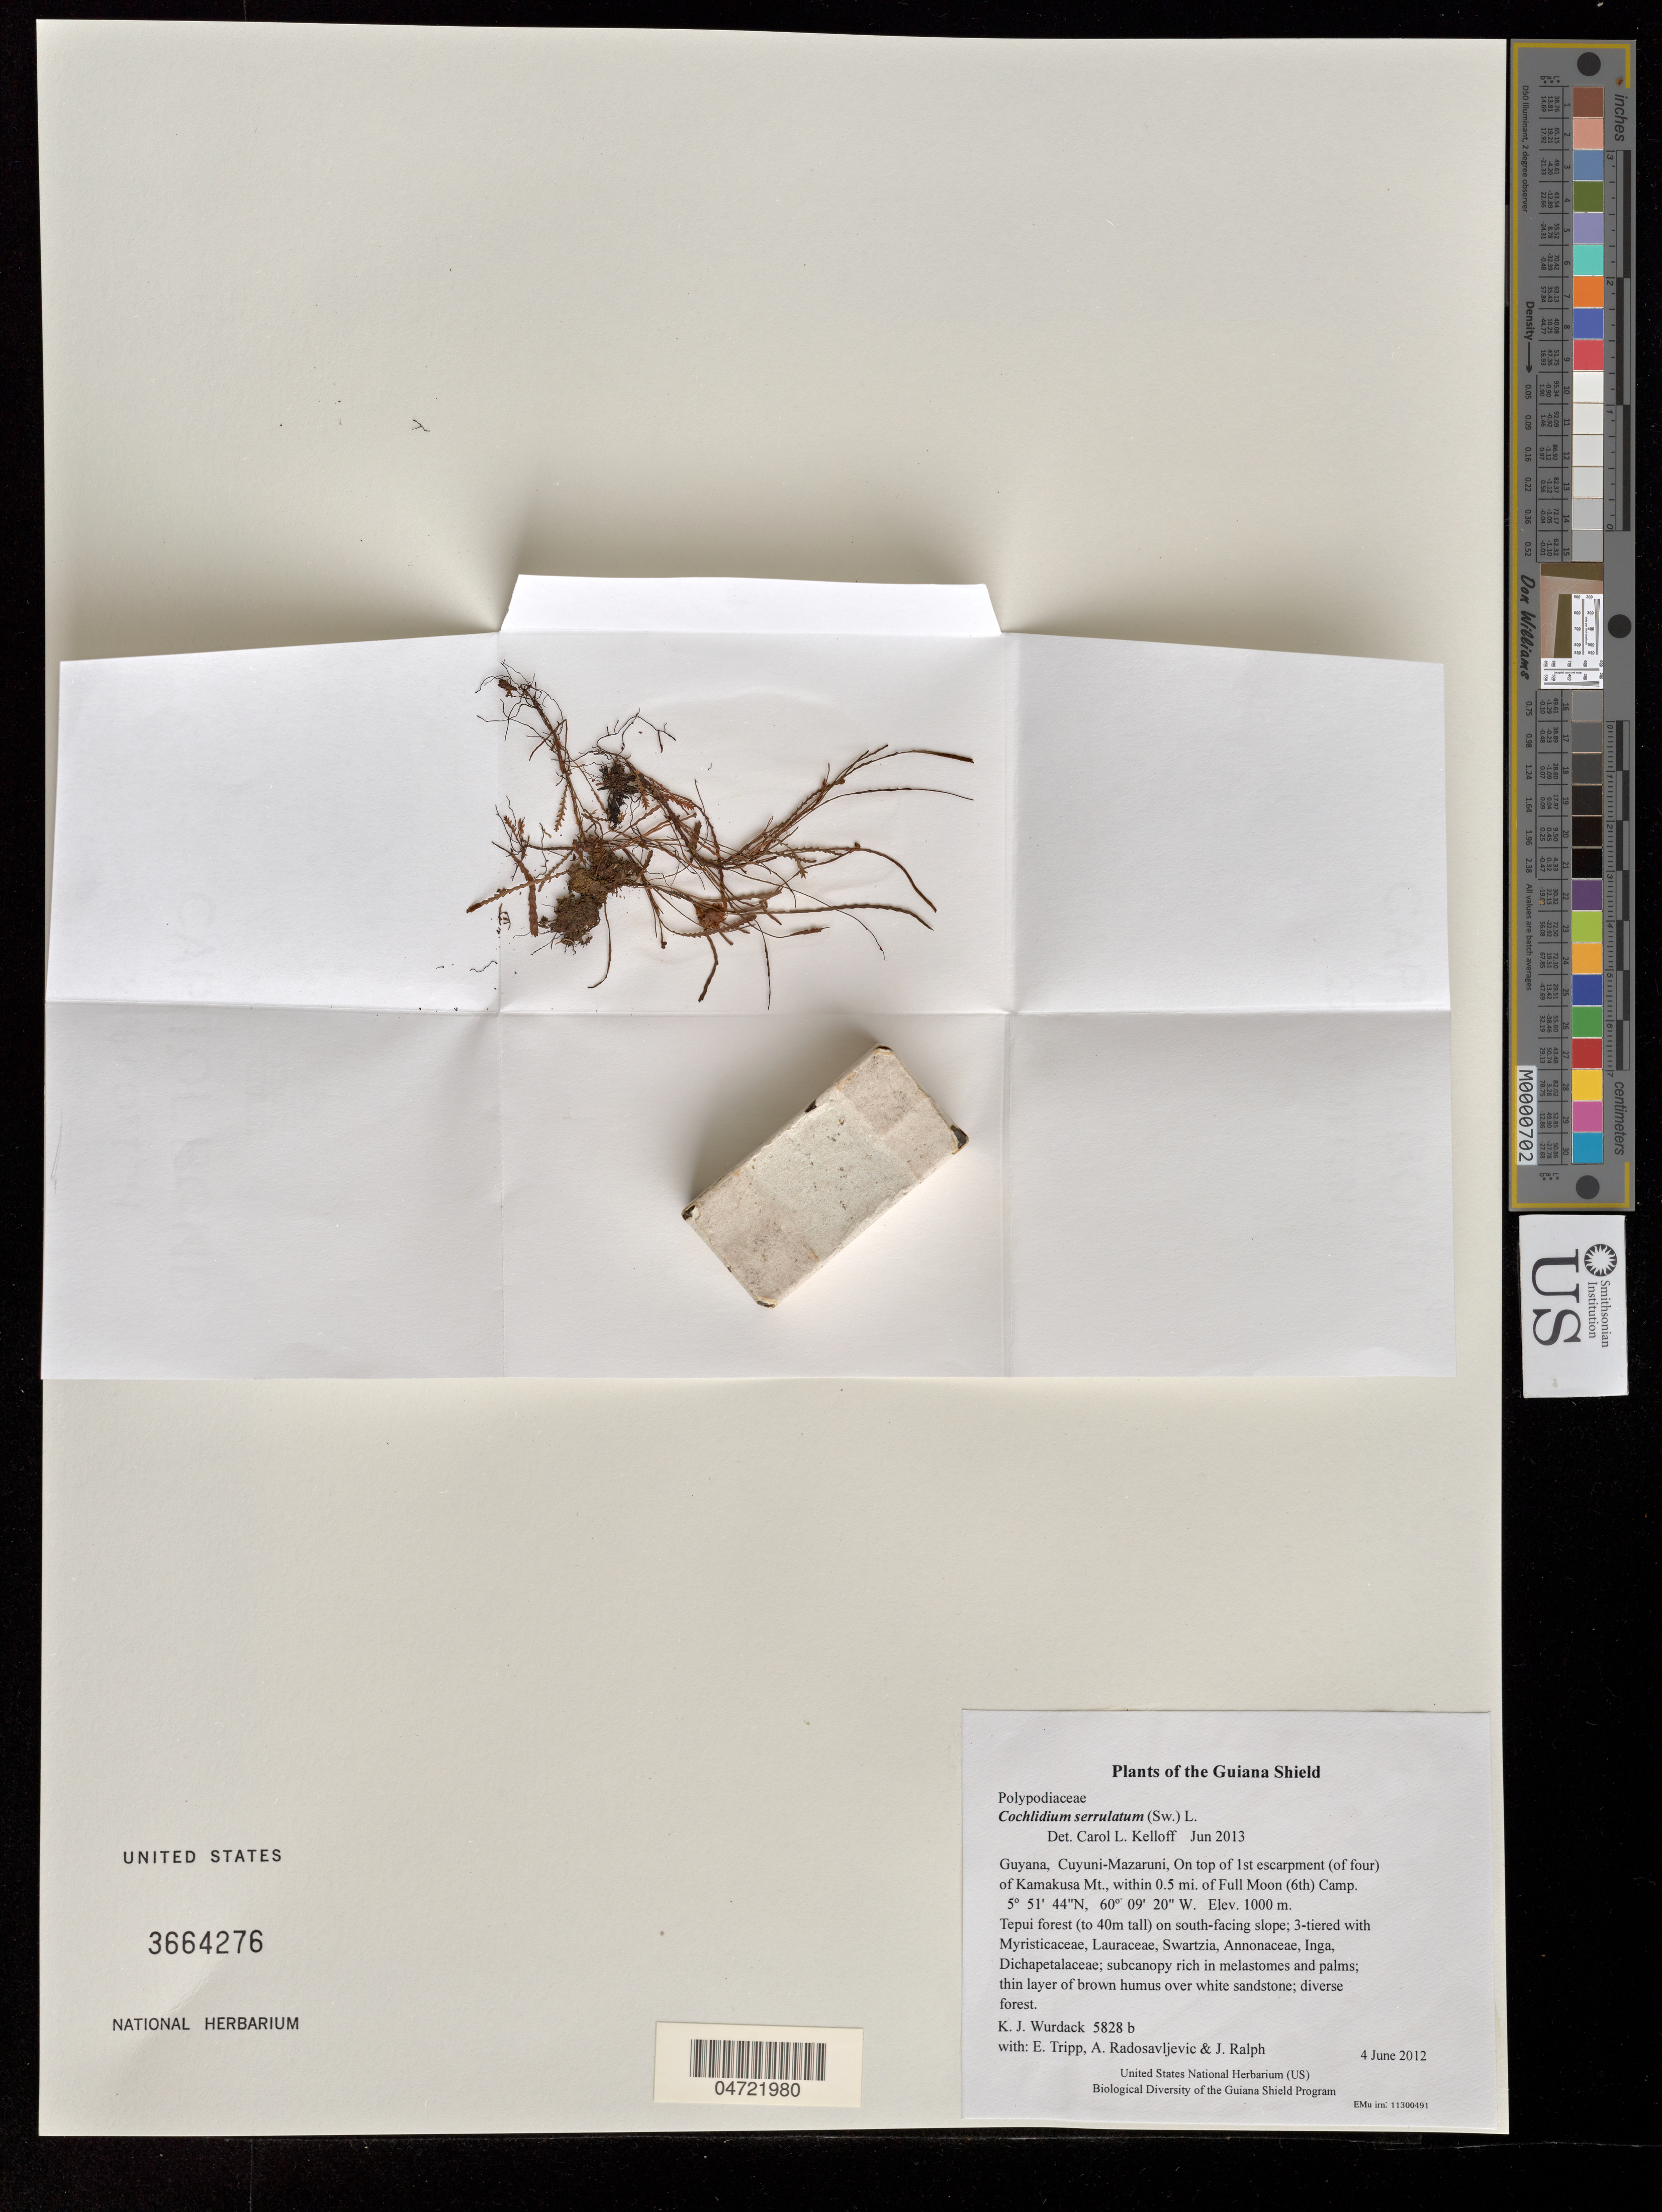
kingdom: Plantae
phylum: Tracheophyta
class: Polypodiopsida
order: Polypodiales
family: Polypodiaceae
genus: Cochlidium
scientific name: Cochlidium serrulatum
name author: (Sw.) L.E. Bishop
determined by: Kelloff, Carol L., (US), Smithsonian Institution - National Museum of Natural History (UNITED STATES)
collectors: K. Wurdack, E. Tripp, A. Radosavljevic & J. Ralph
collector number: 5828 b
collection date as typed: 4 June 2012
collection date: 2012-06-04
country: Guyana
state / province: Cuyuni-Mazaruni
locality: On top of 1st escarpment (of four) of Kamakusa Mt., within 0.5 mi. of Full Moon (6th) Camp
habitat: Tepui forest (to 40m tall) on south-facing slope; 3-tiered with Myristicaceae, Lauraceae, Swartzia, Annonaceae, Inga, Dichapetalaceae; subcanopy rich in melastomes and palms; thin layer of brown humus over white sandstone; diverse forest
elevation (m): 1000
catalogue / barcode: US 3664276